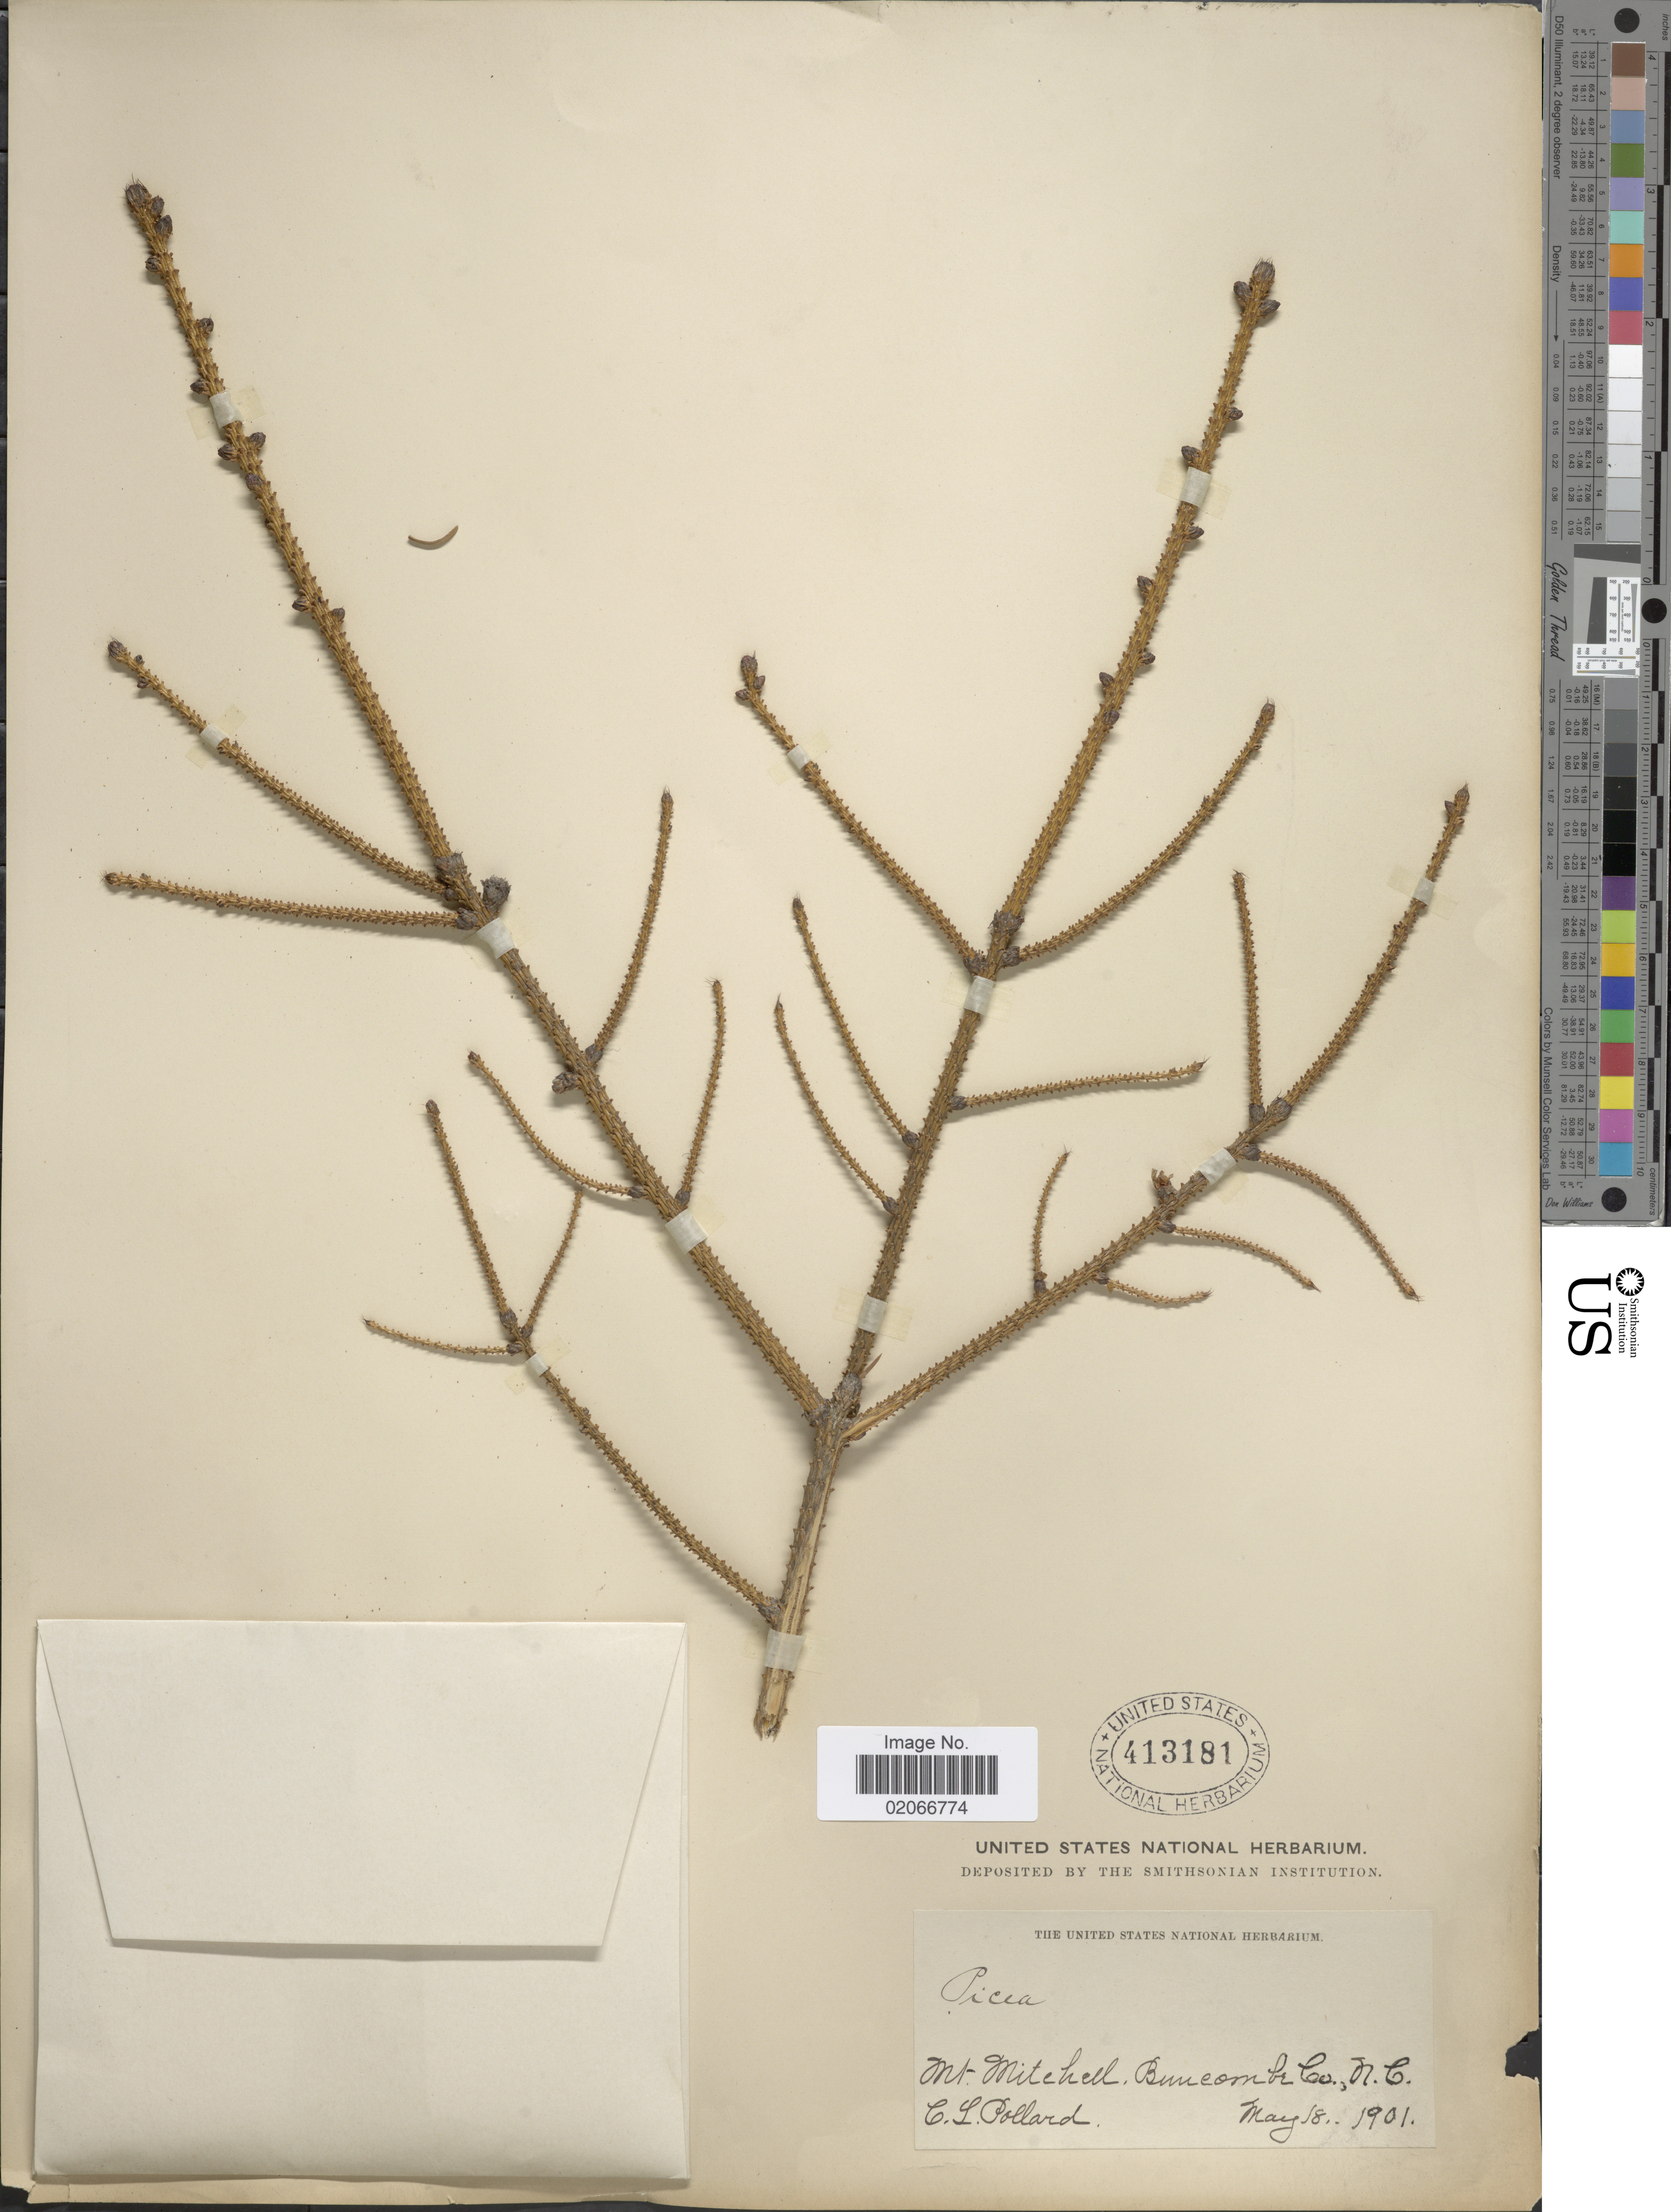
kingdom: Plantae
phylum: Tracheophyta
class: Pinopsida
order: Pinales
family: Pinaceae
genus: Picea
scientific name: Picea rubens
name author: Sarg.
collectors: C. L. Pollard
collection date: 1901-05-18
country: United States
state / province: North Carolina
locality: Mt. Mitchell, Buncombe Co., N.C.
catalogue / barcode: US 413181